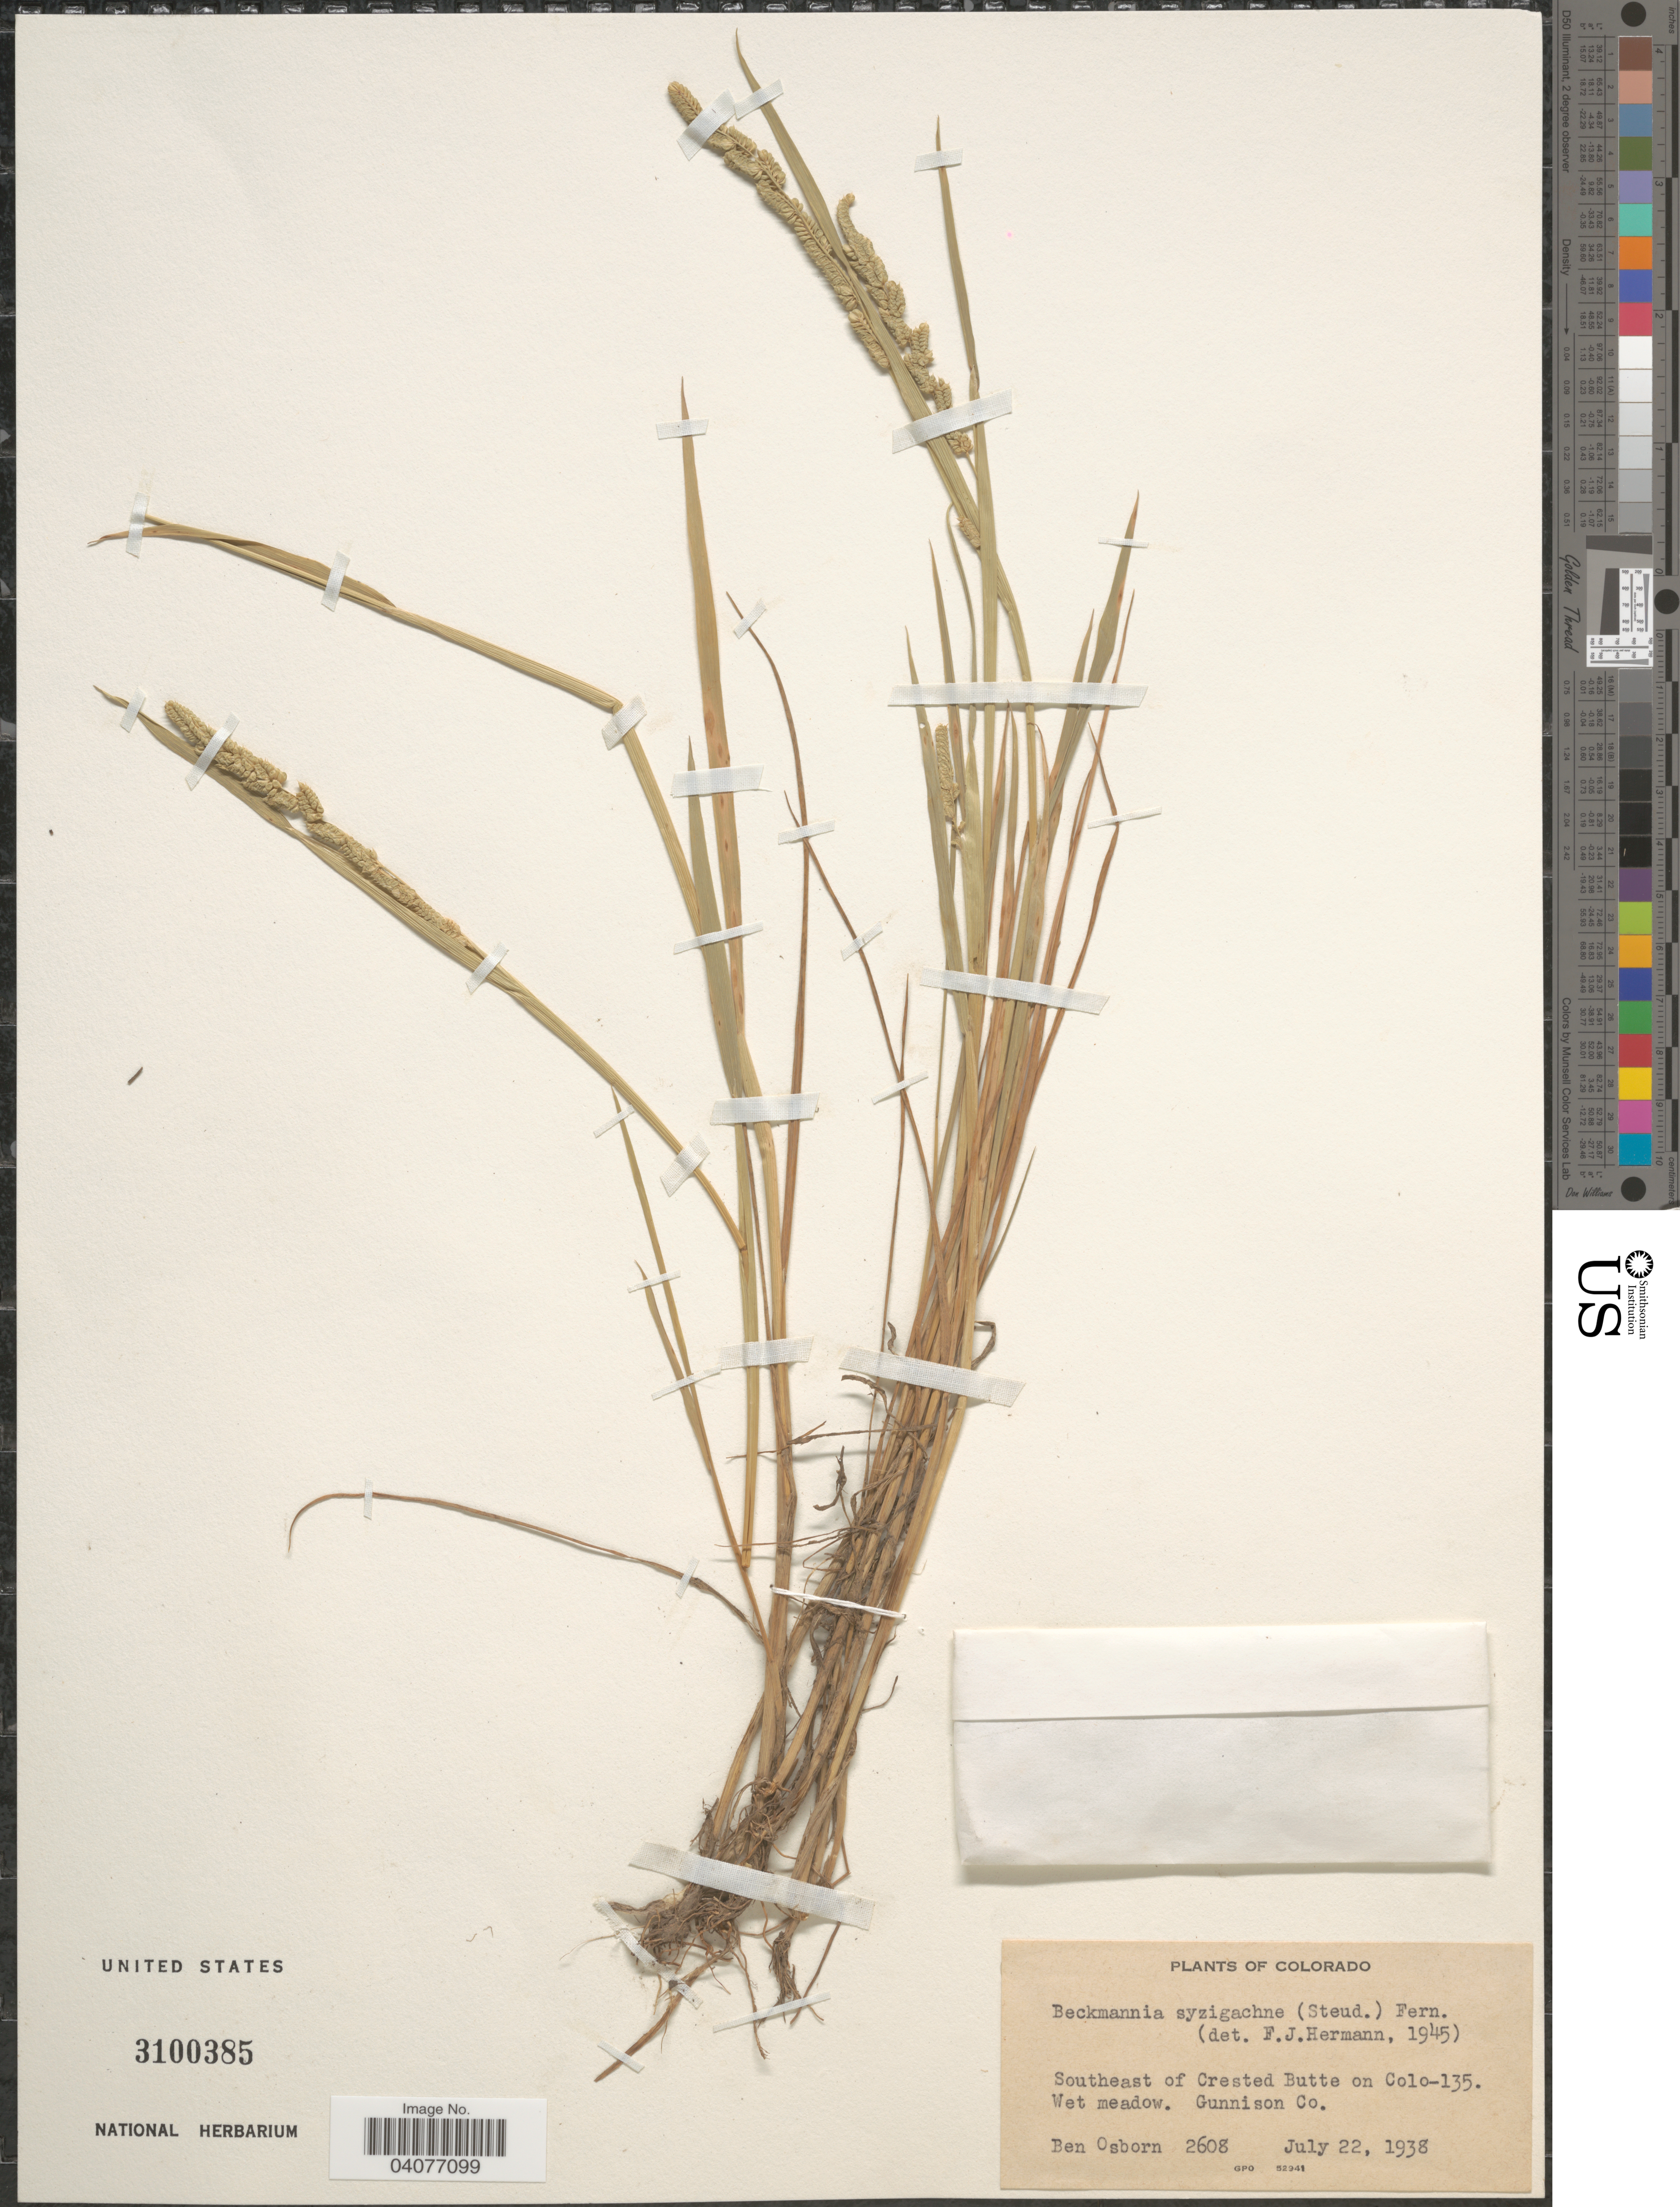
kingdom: Plantae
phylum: Tracheophyta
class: Liliopsida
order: Poales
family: Poaceae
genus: Beckmannia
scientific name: Beckmannia syzigachne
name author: (Steud.) Fernald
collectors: B. Osborn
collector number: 2608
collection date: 1938-07-22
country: United States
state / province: Colorado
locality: Southeast of Crested Butte on Colo-135. Gunnison Co.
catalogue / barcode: US 3100385